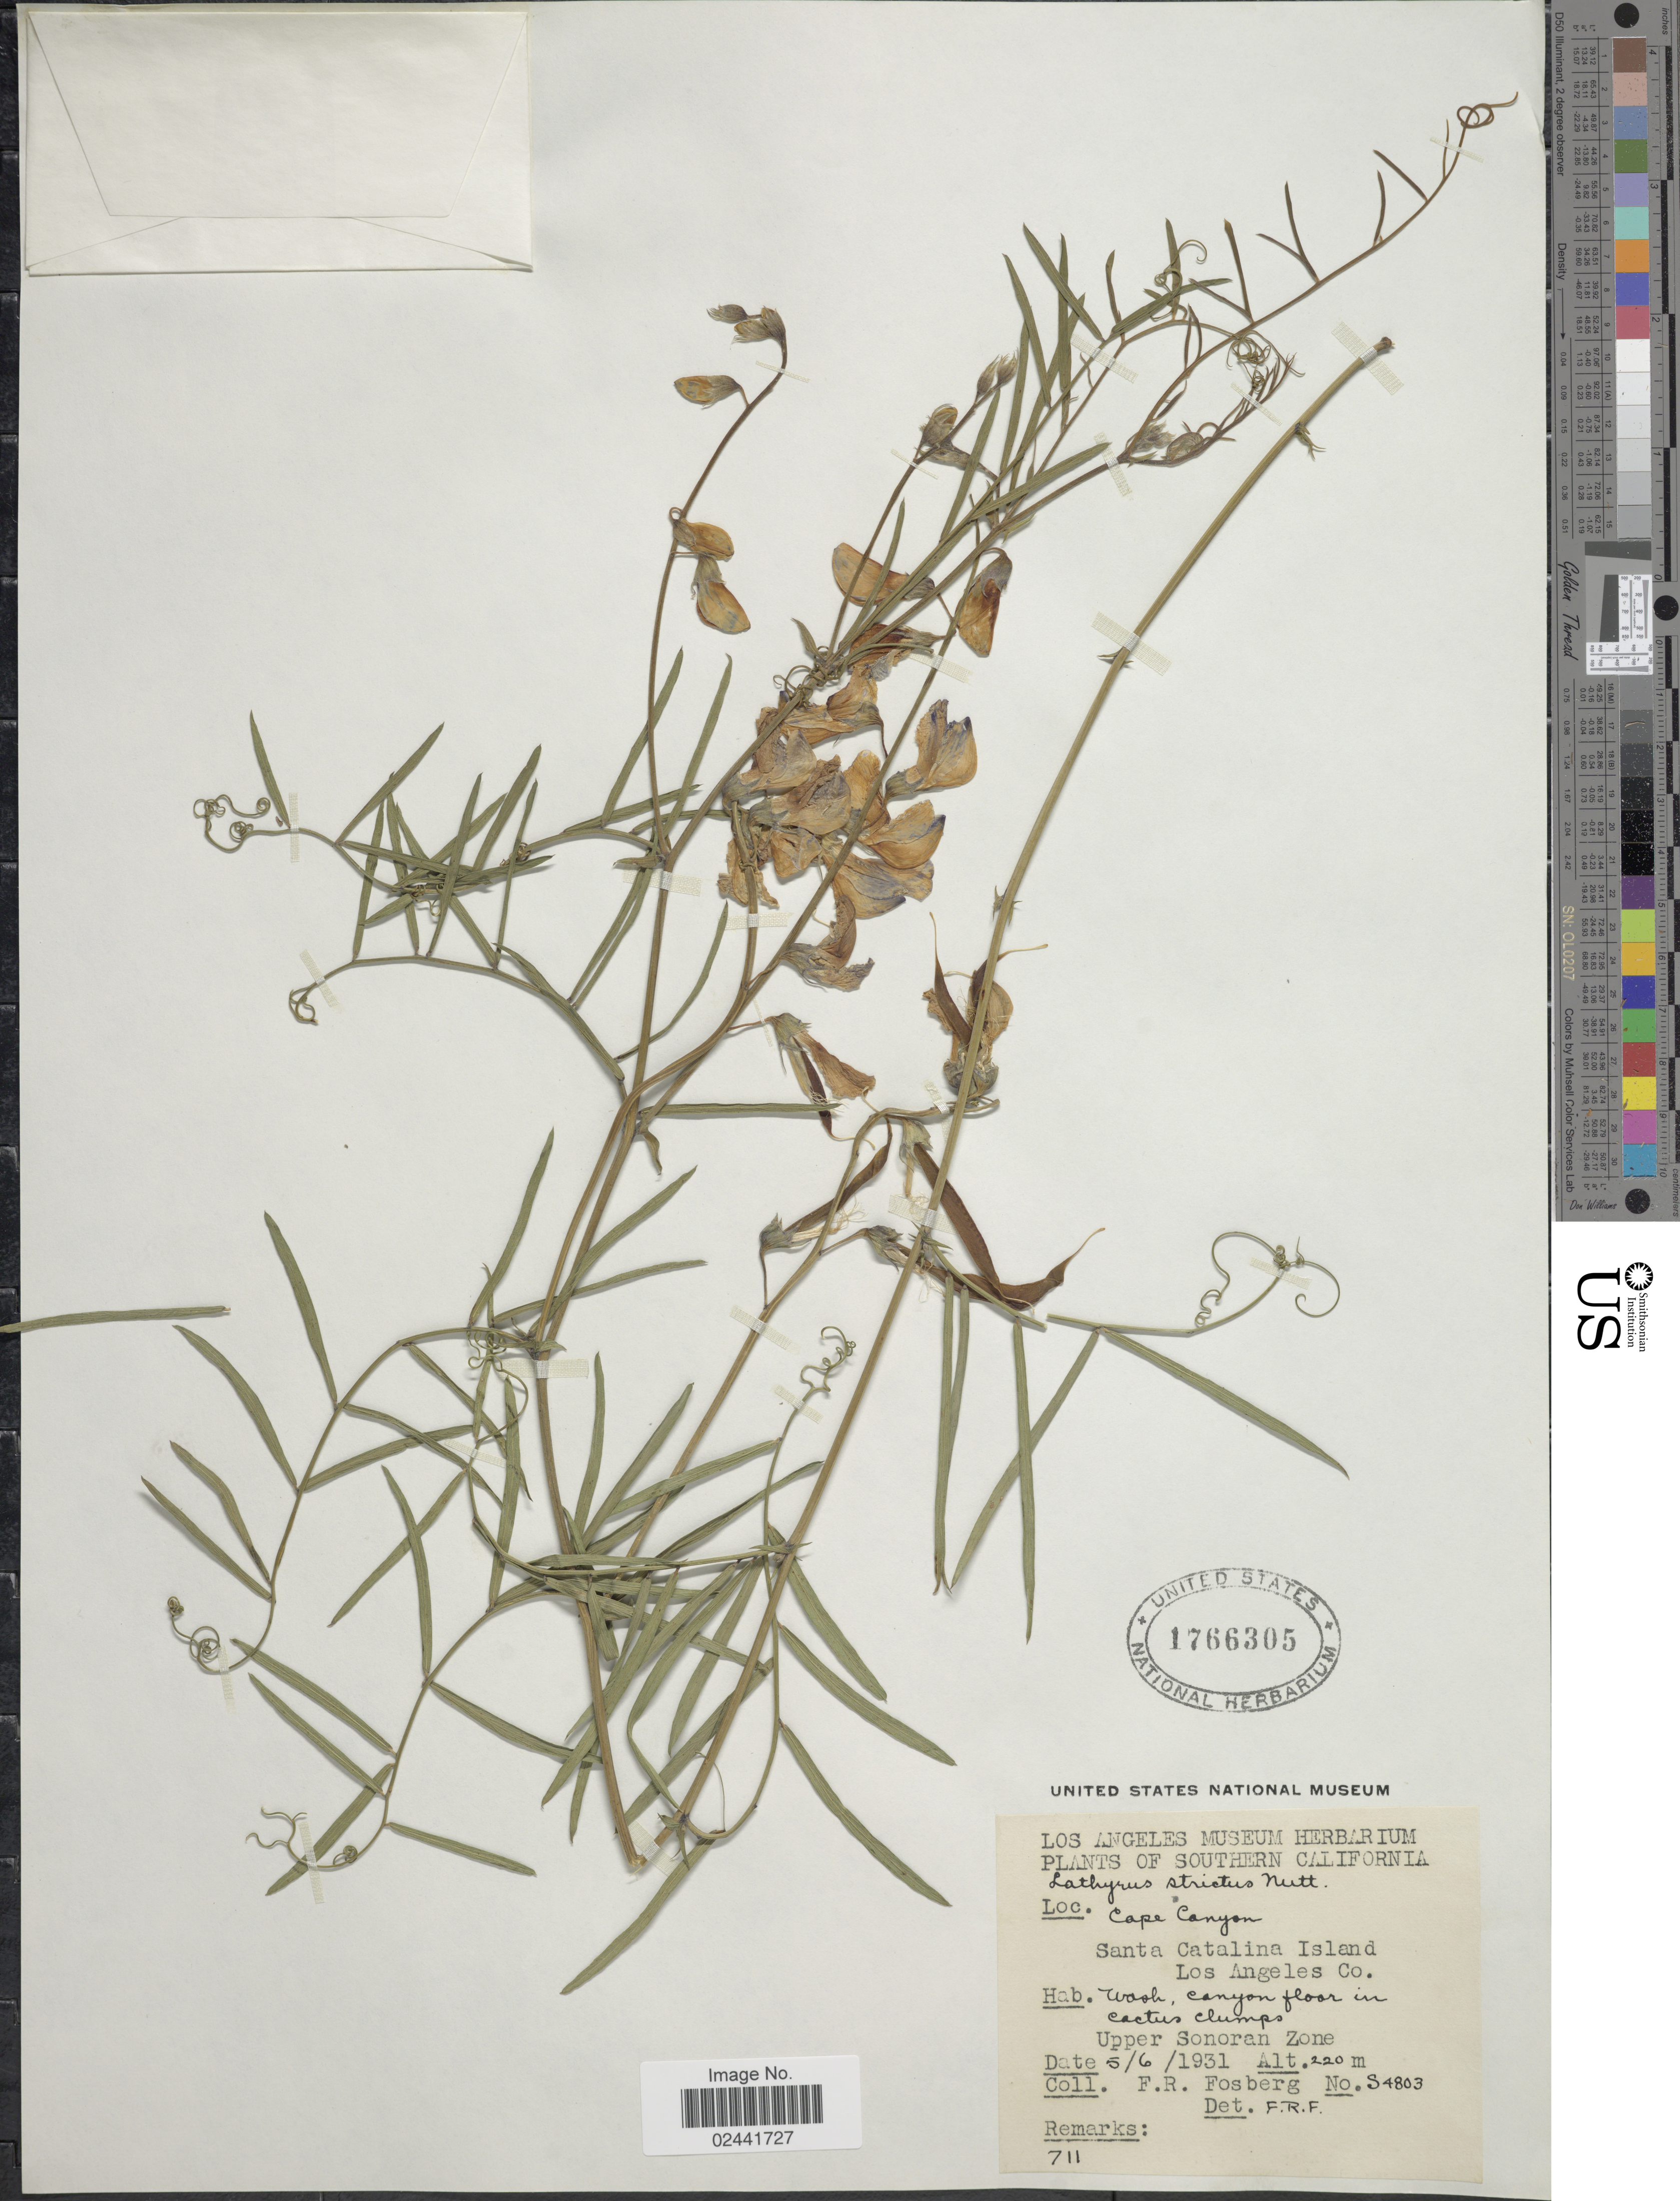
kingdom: Plantae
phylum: Tracheophyta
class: Magnoliopsida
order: Fabales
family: Fabaceae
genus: Lathyrus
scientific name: Lathyrus strictus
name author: G.H. Weber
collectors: F. R. Fosberg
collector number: S4803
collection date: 1931-05-06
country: United States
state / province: California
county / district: Los Angeles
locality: Southern California, Cape Canyon, Santa Catalina Island, Los Angeles Co, Upper Sonoran Zone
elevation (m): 220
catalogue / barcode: US 1766305